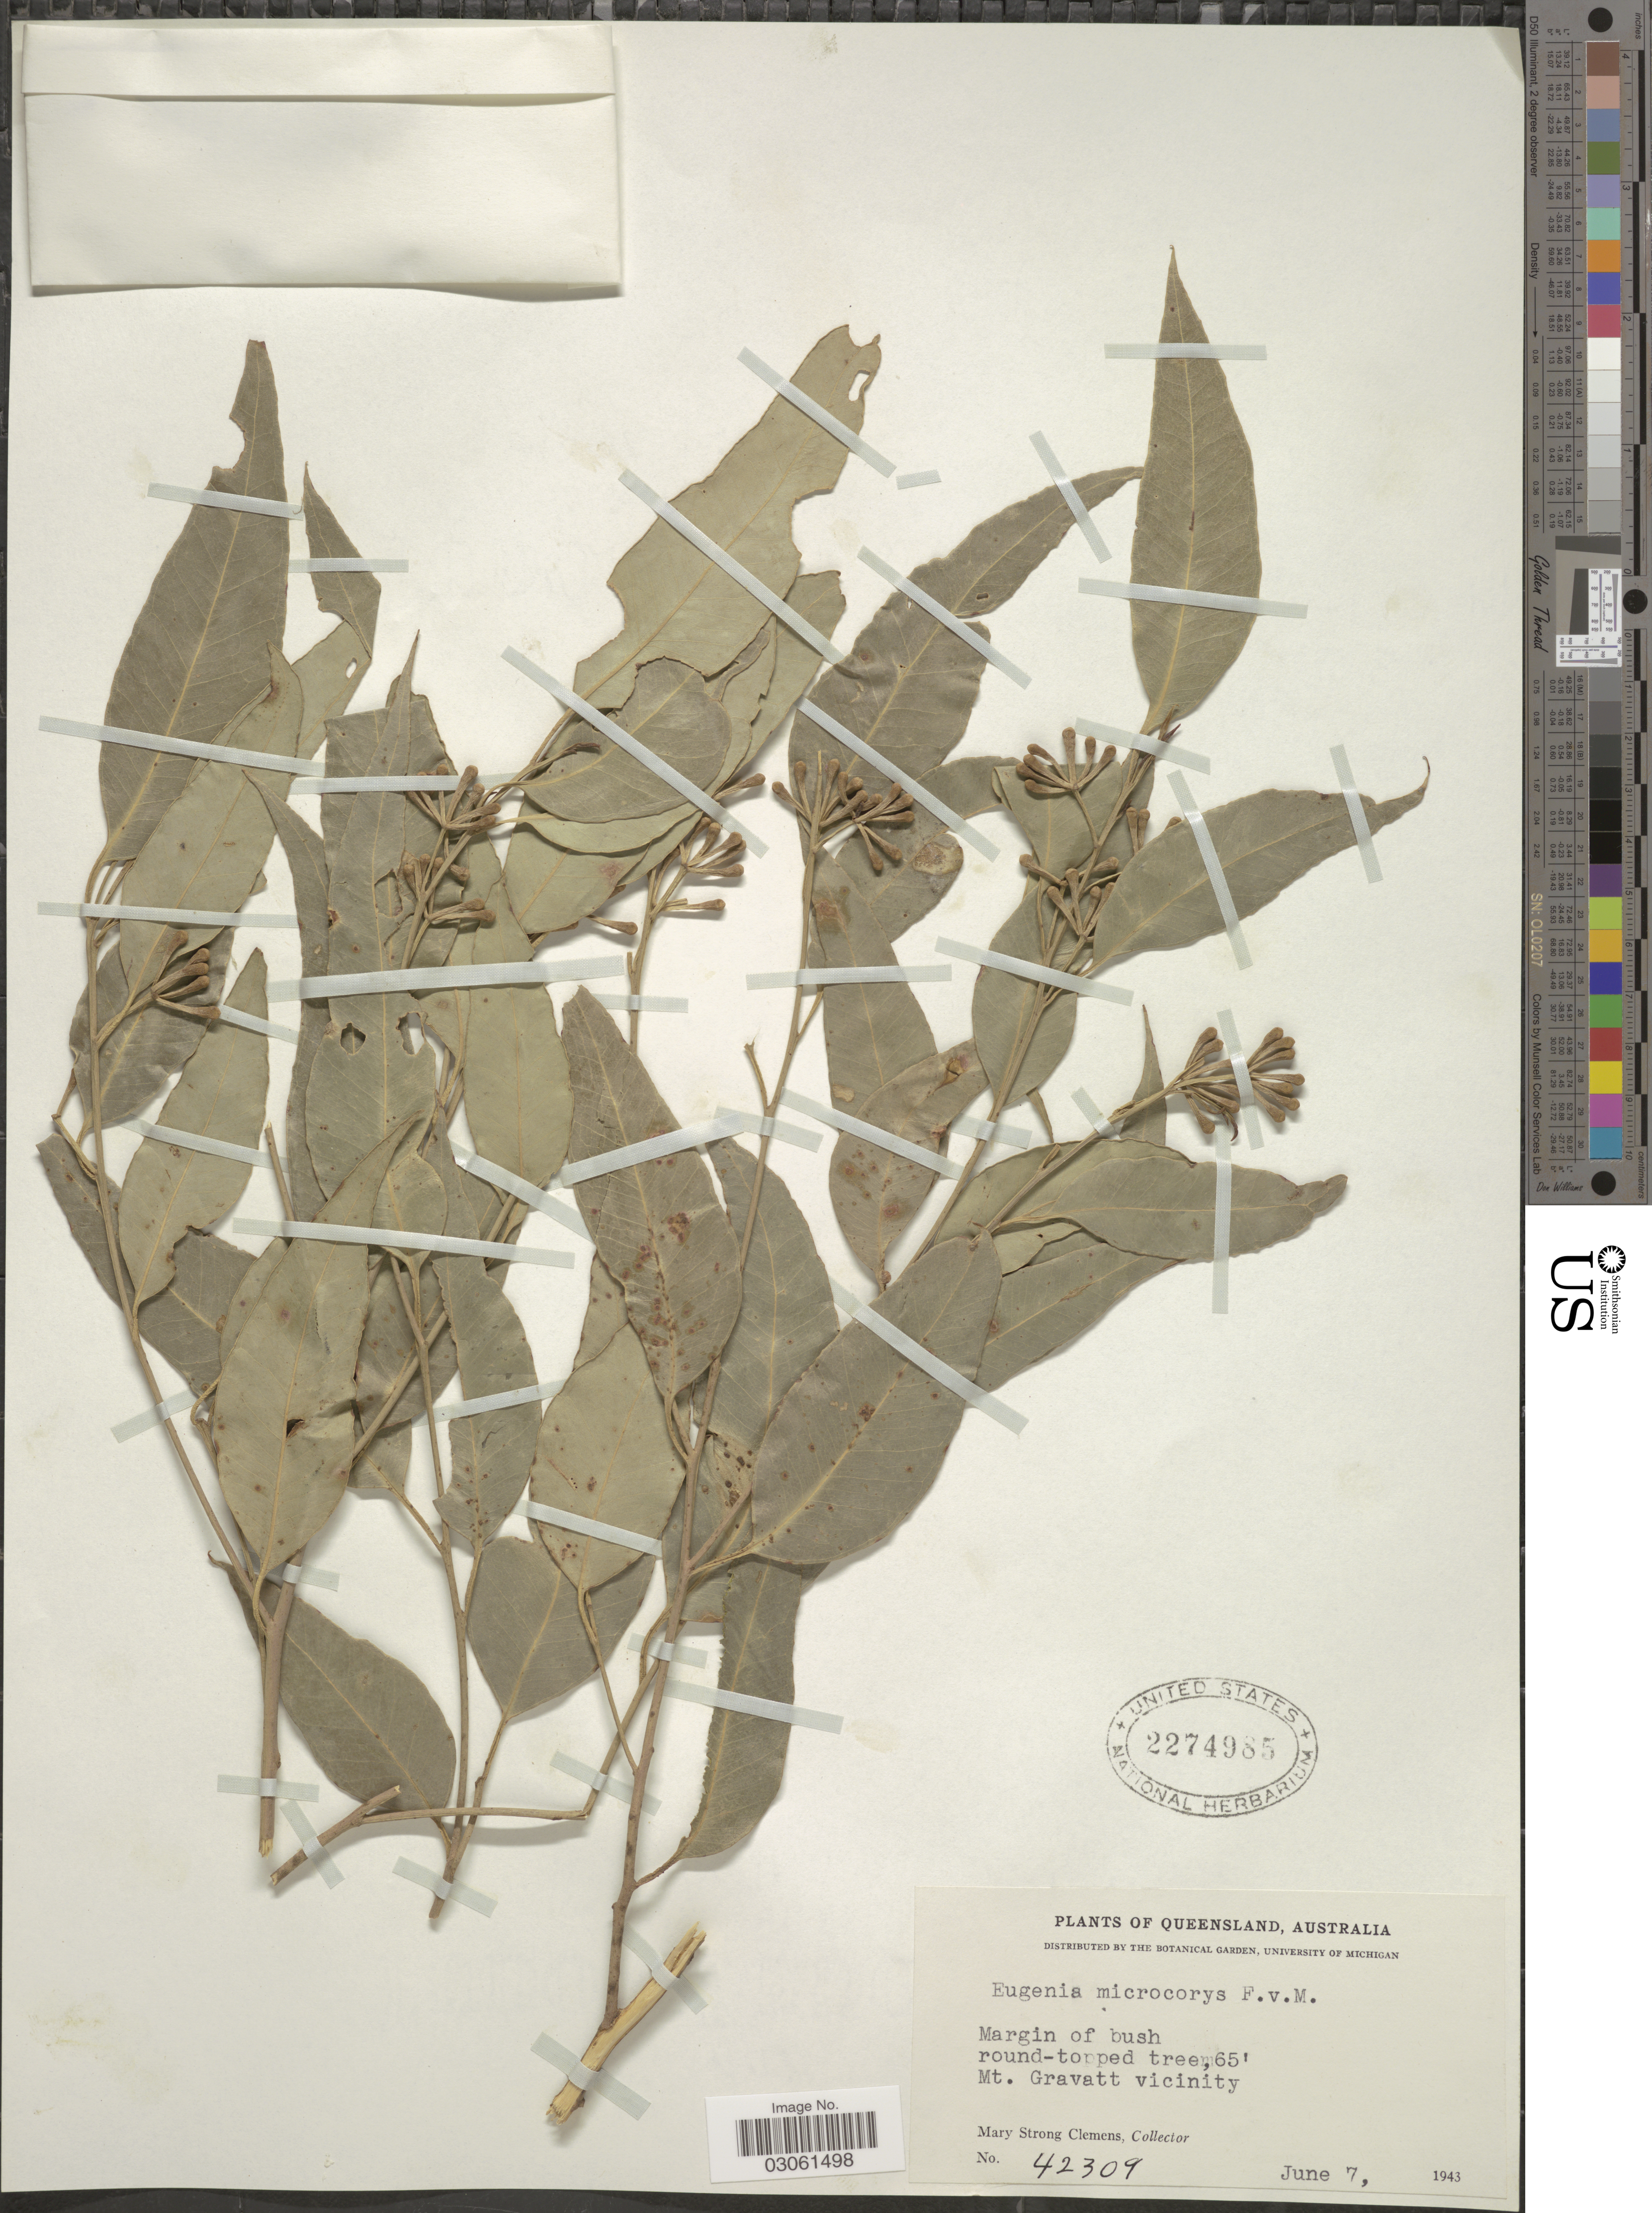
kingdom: Plantae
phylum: Tracheophyta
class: Magnoliopsida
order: Myrtales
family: Myrtaceae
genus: Eucalyptus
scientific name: Eucalyptus microcorys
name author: F. Muell.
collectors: M. S. Clemens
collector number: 42309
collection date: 1943-06-07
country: Australia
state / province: Queensland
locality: Mt. Gravatt vicinity.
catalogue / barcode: US 2274985